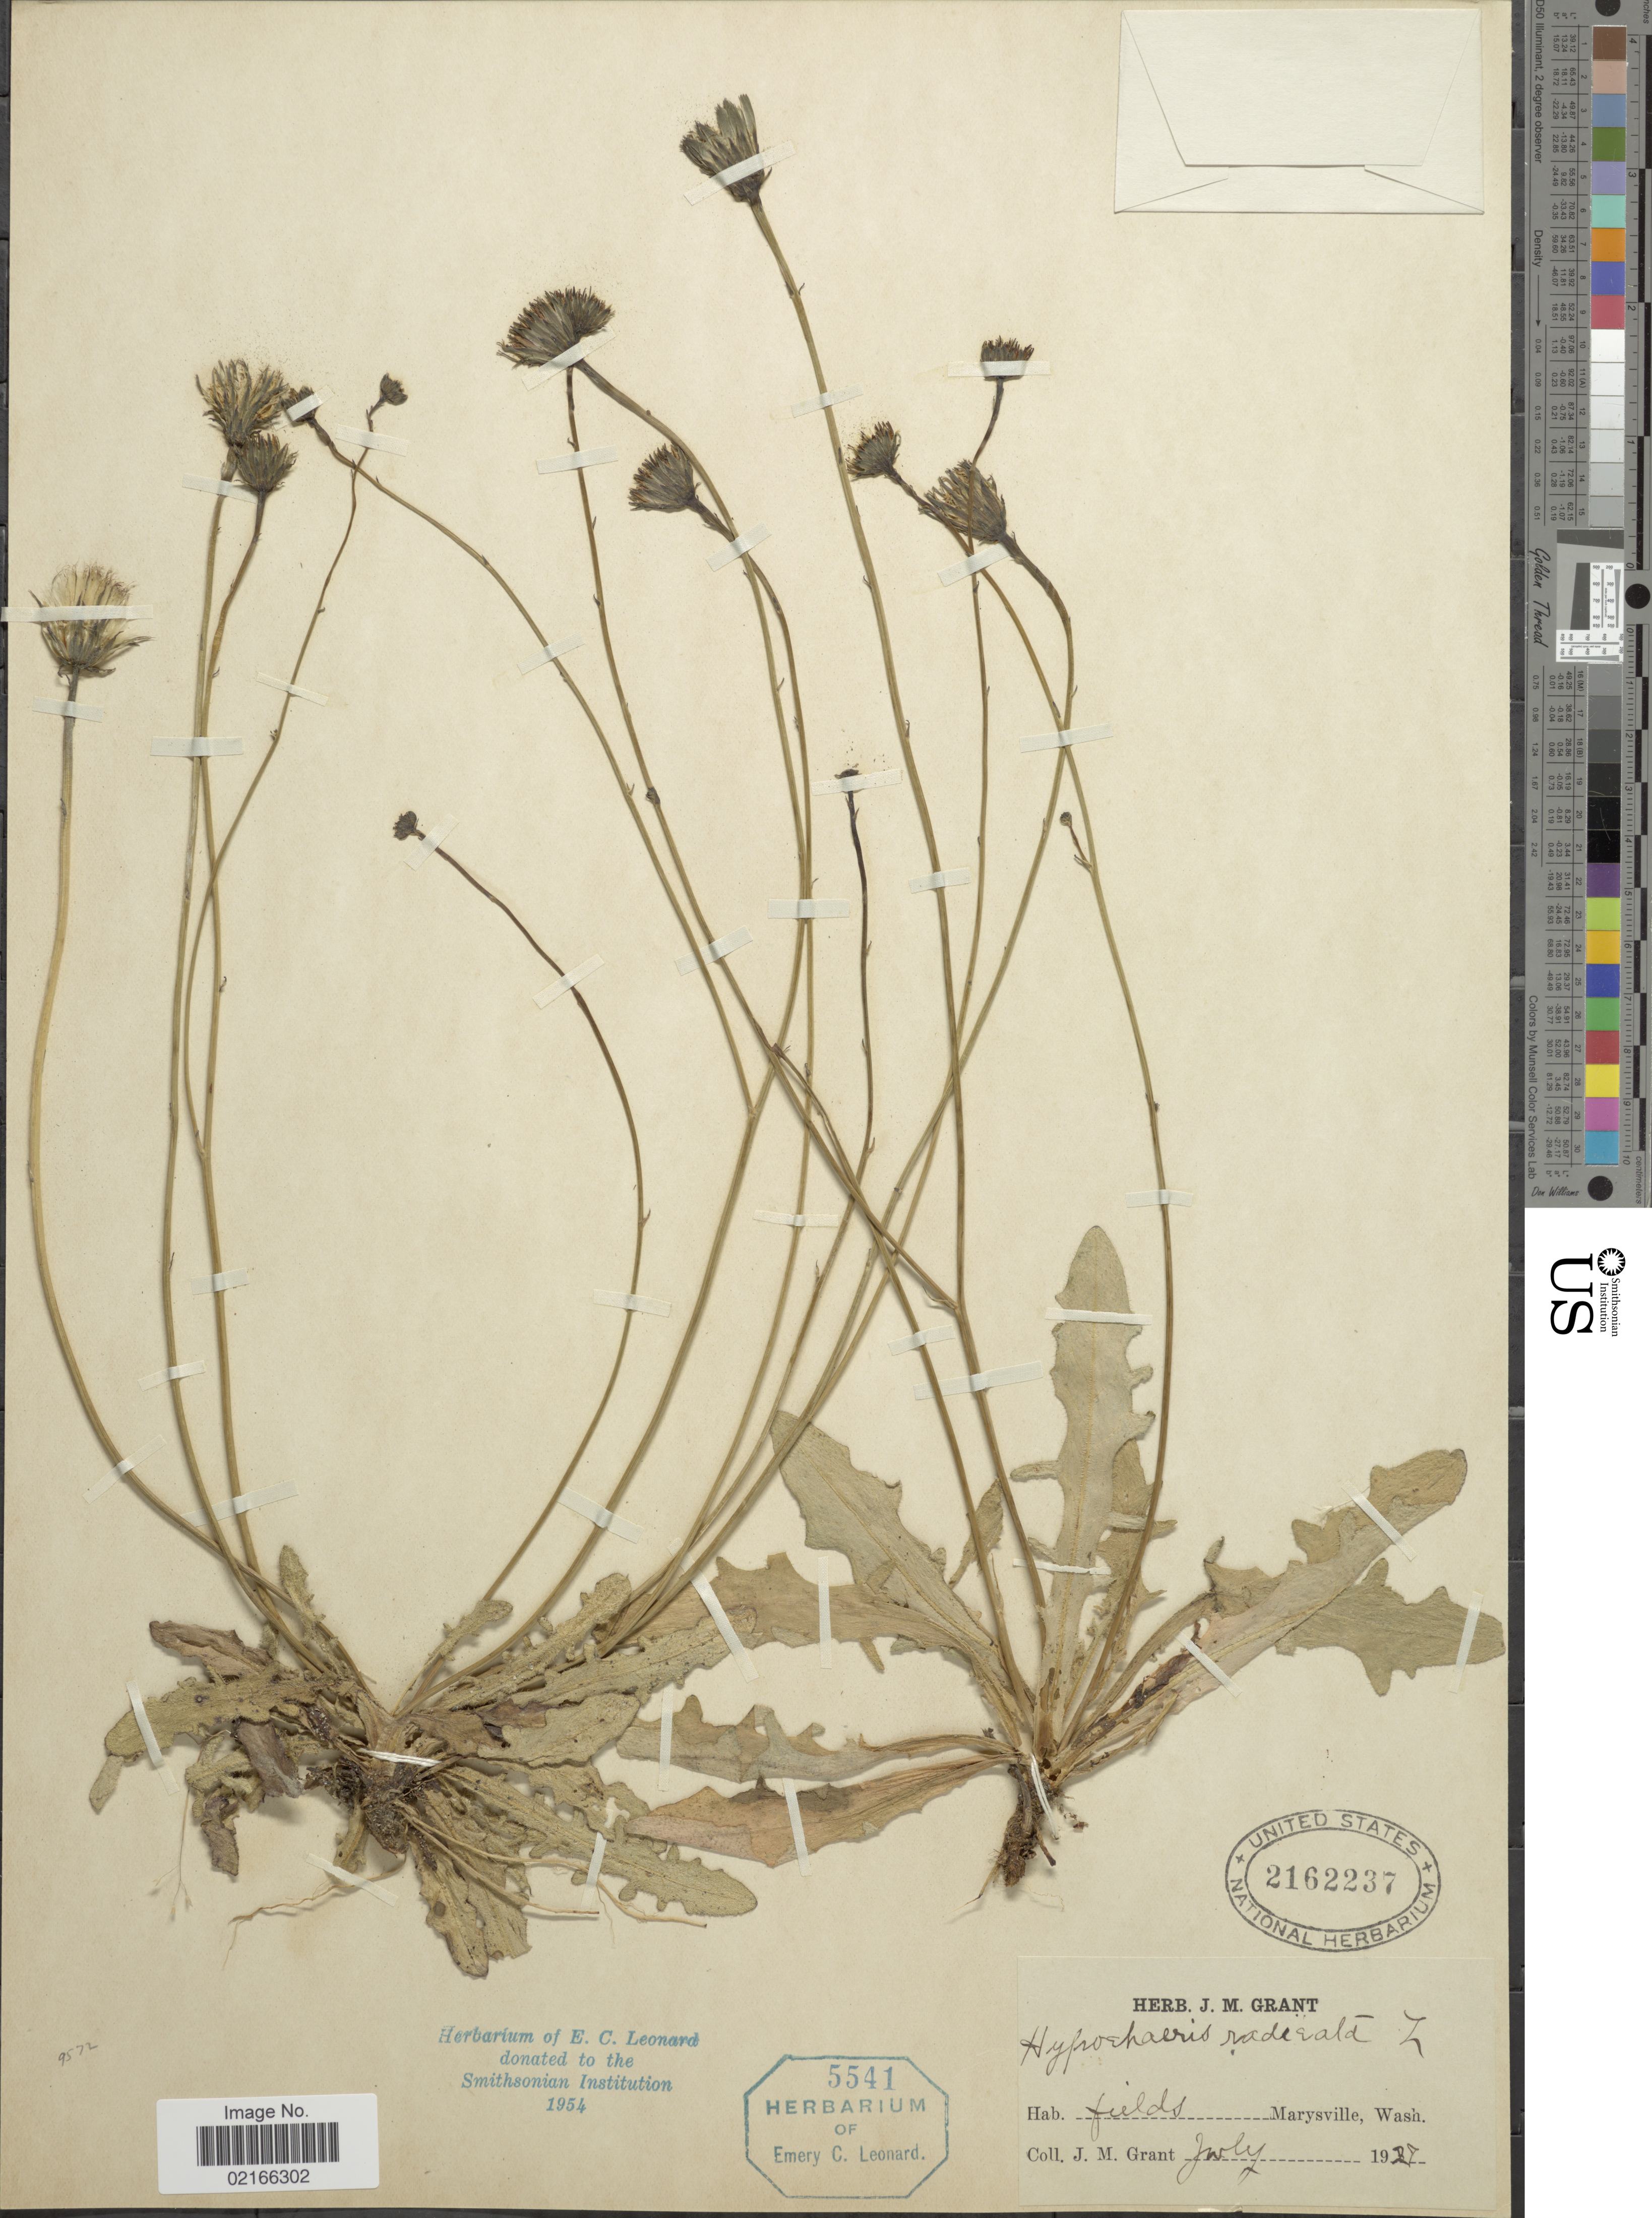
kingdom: Plantae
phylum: Tracheophyta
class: Magnoliopsida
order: Asterales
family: Asteraceae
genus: Hypochaeris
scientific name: Hypochaeris radicata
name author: L.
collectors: J. M. Grant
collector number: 5541?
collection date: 1927-07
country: United States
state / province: Washington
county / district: Snohomish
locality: Marysville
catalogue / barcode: US 2162237